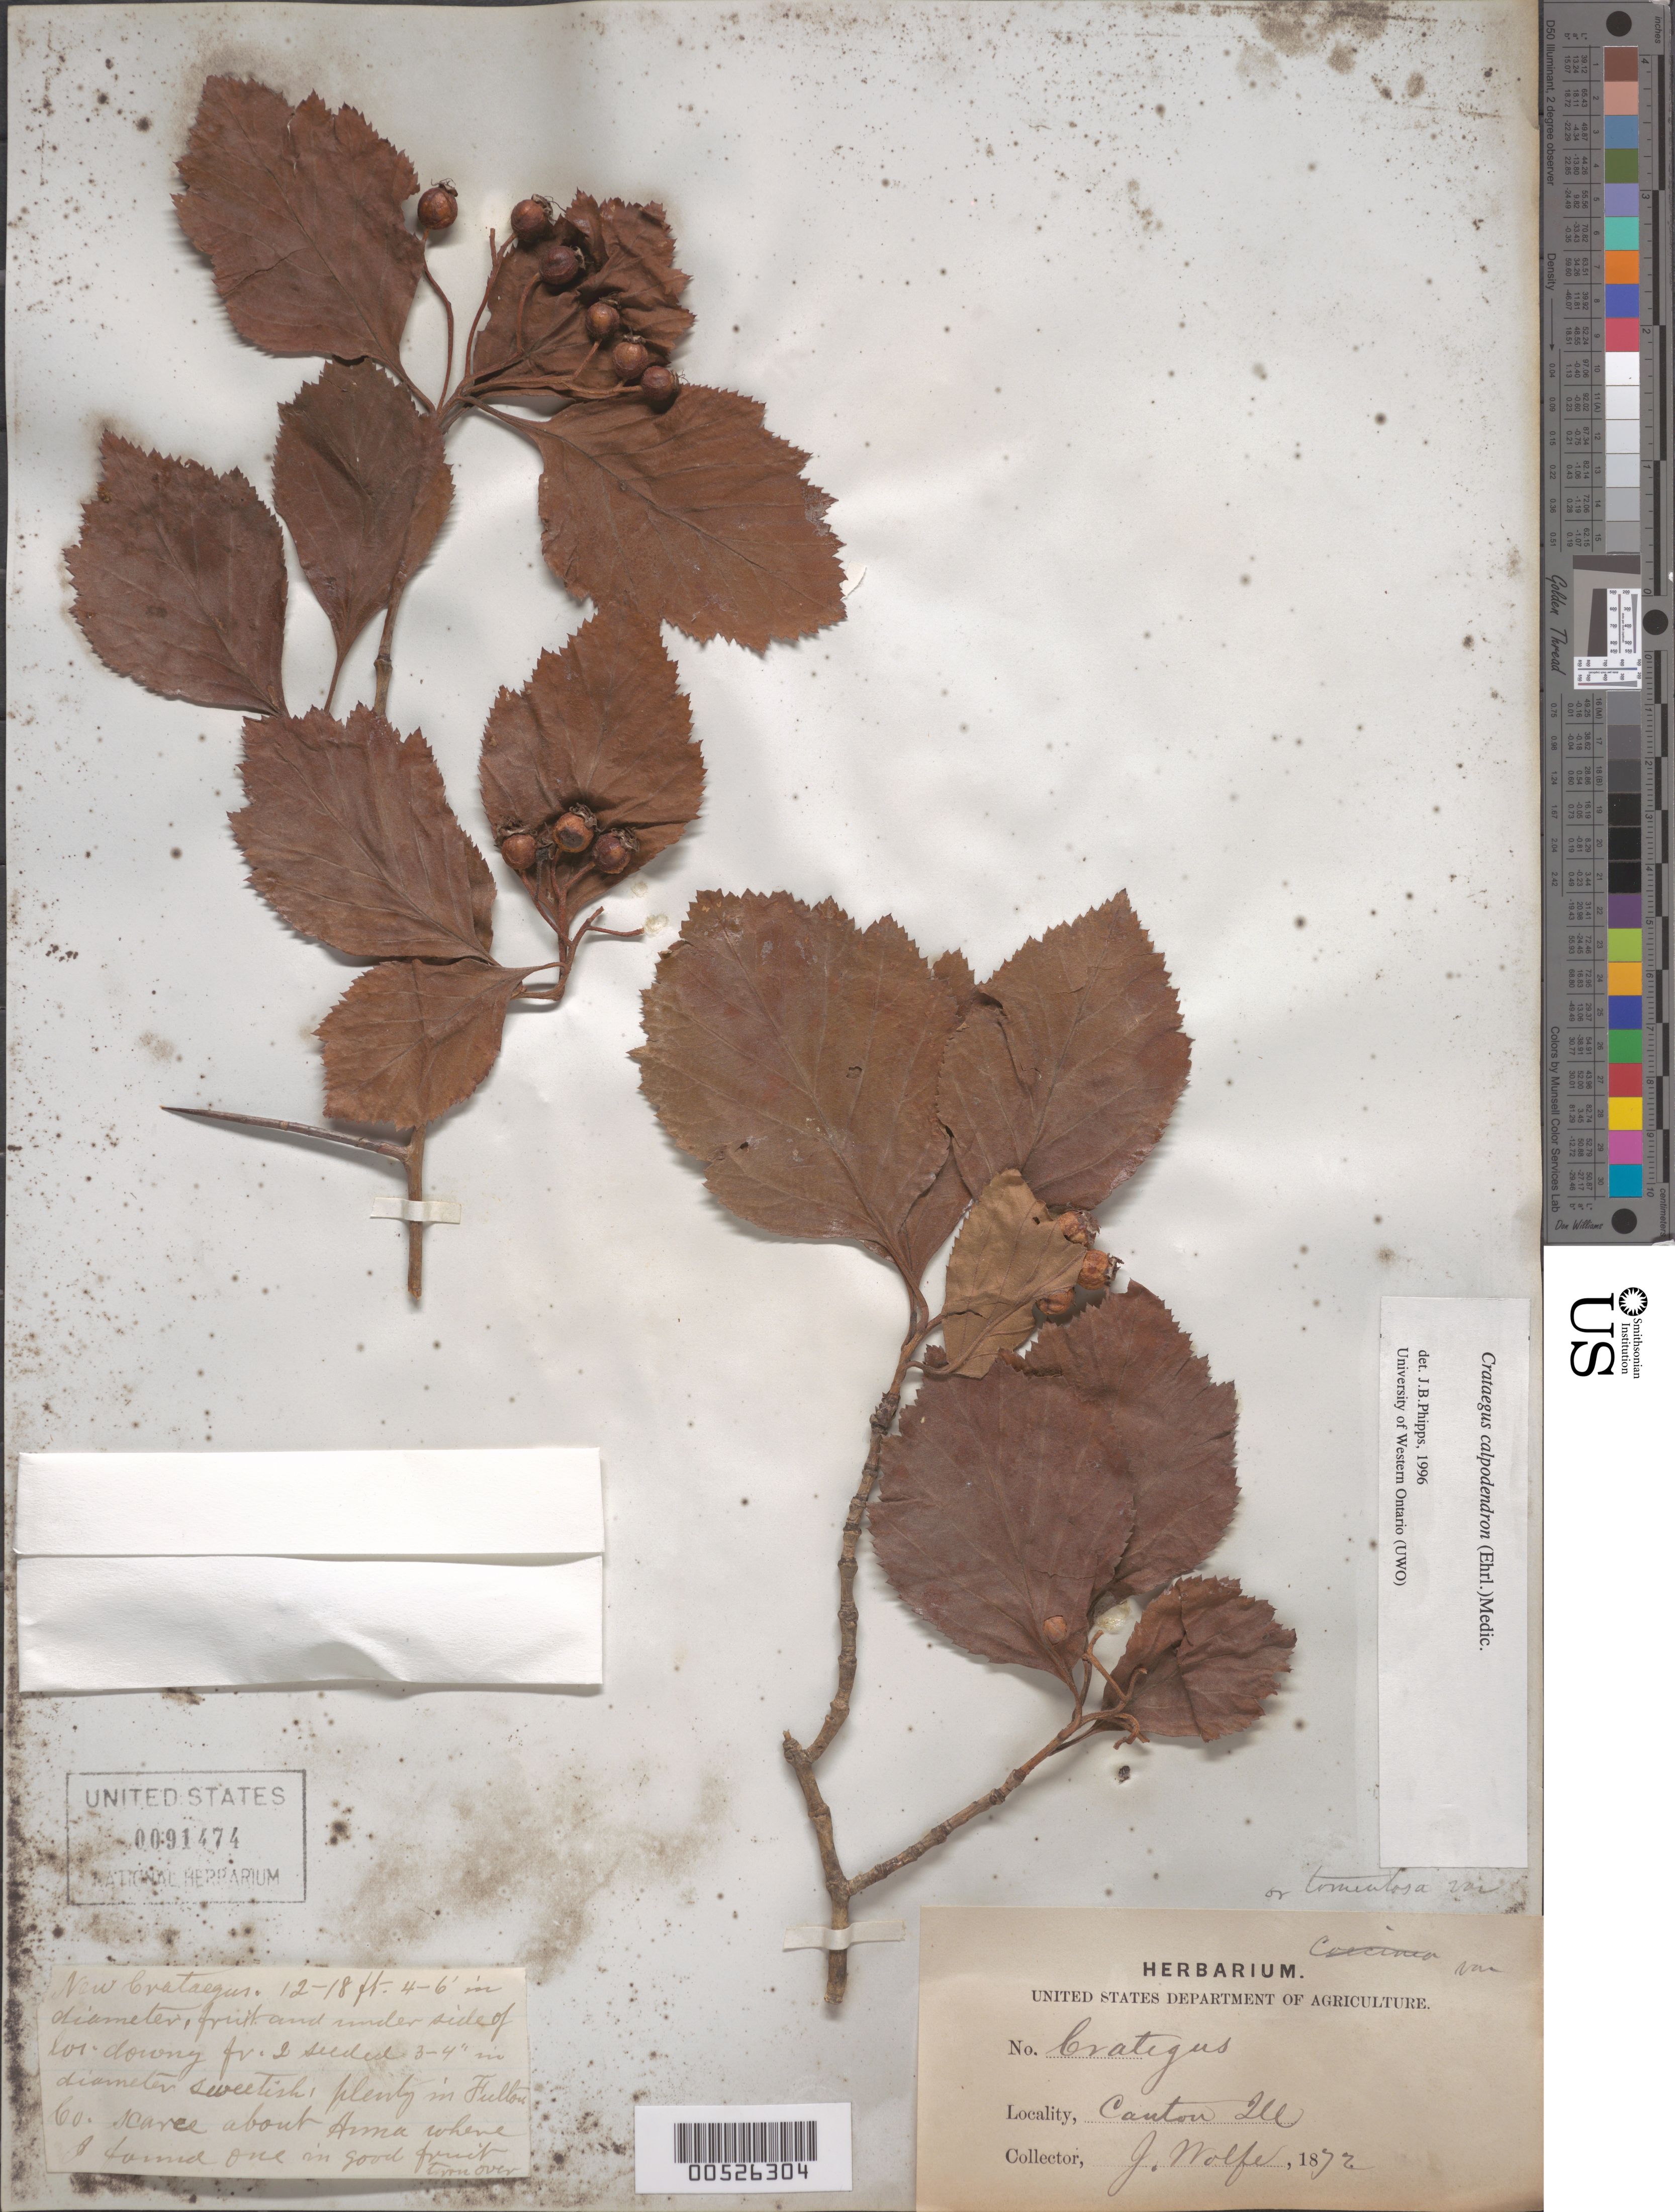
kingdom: Plantae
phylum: Tracheophyta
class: Magnoliopsida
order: Rosales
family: Rosaceae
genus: Crataegus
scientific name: Crataegus calpodendron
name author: (Ehrh.) Medik.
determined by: Phipps, James B., (UWO), University of Western Ontario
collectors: J. Wolf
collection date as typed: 1872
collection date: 1872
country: United States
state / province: Illinois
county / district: Fulton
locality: Canton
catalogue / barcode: US 91474